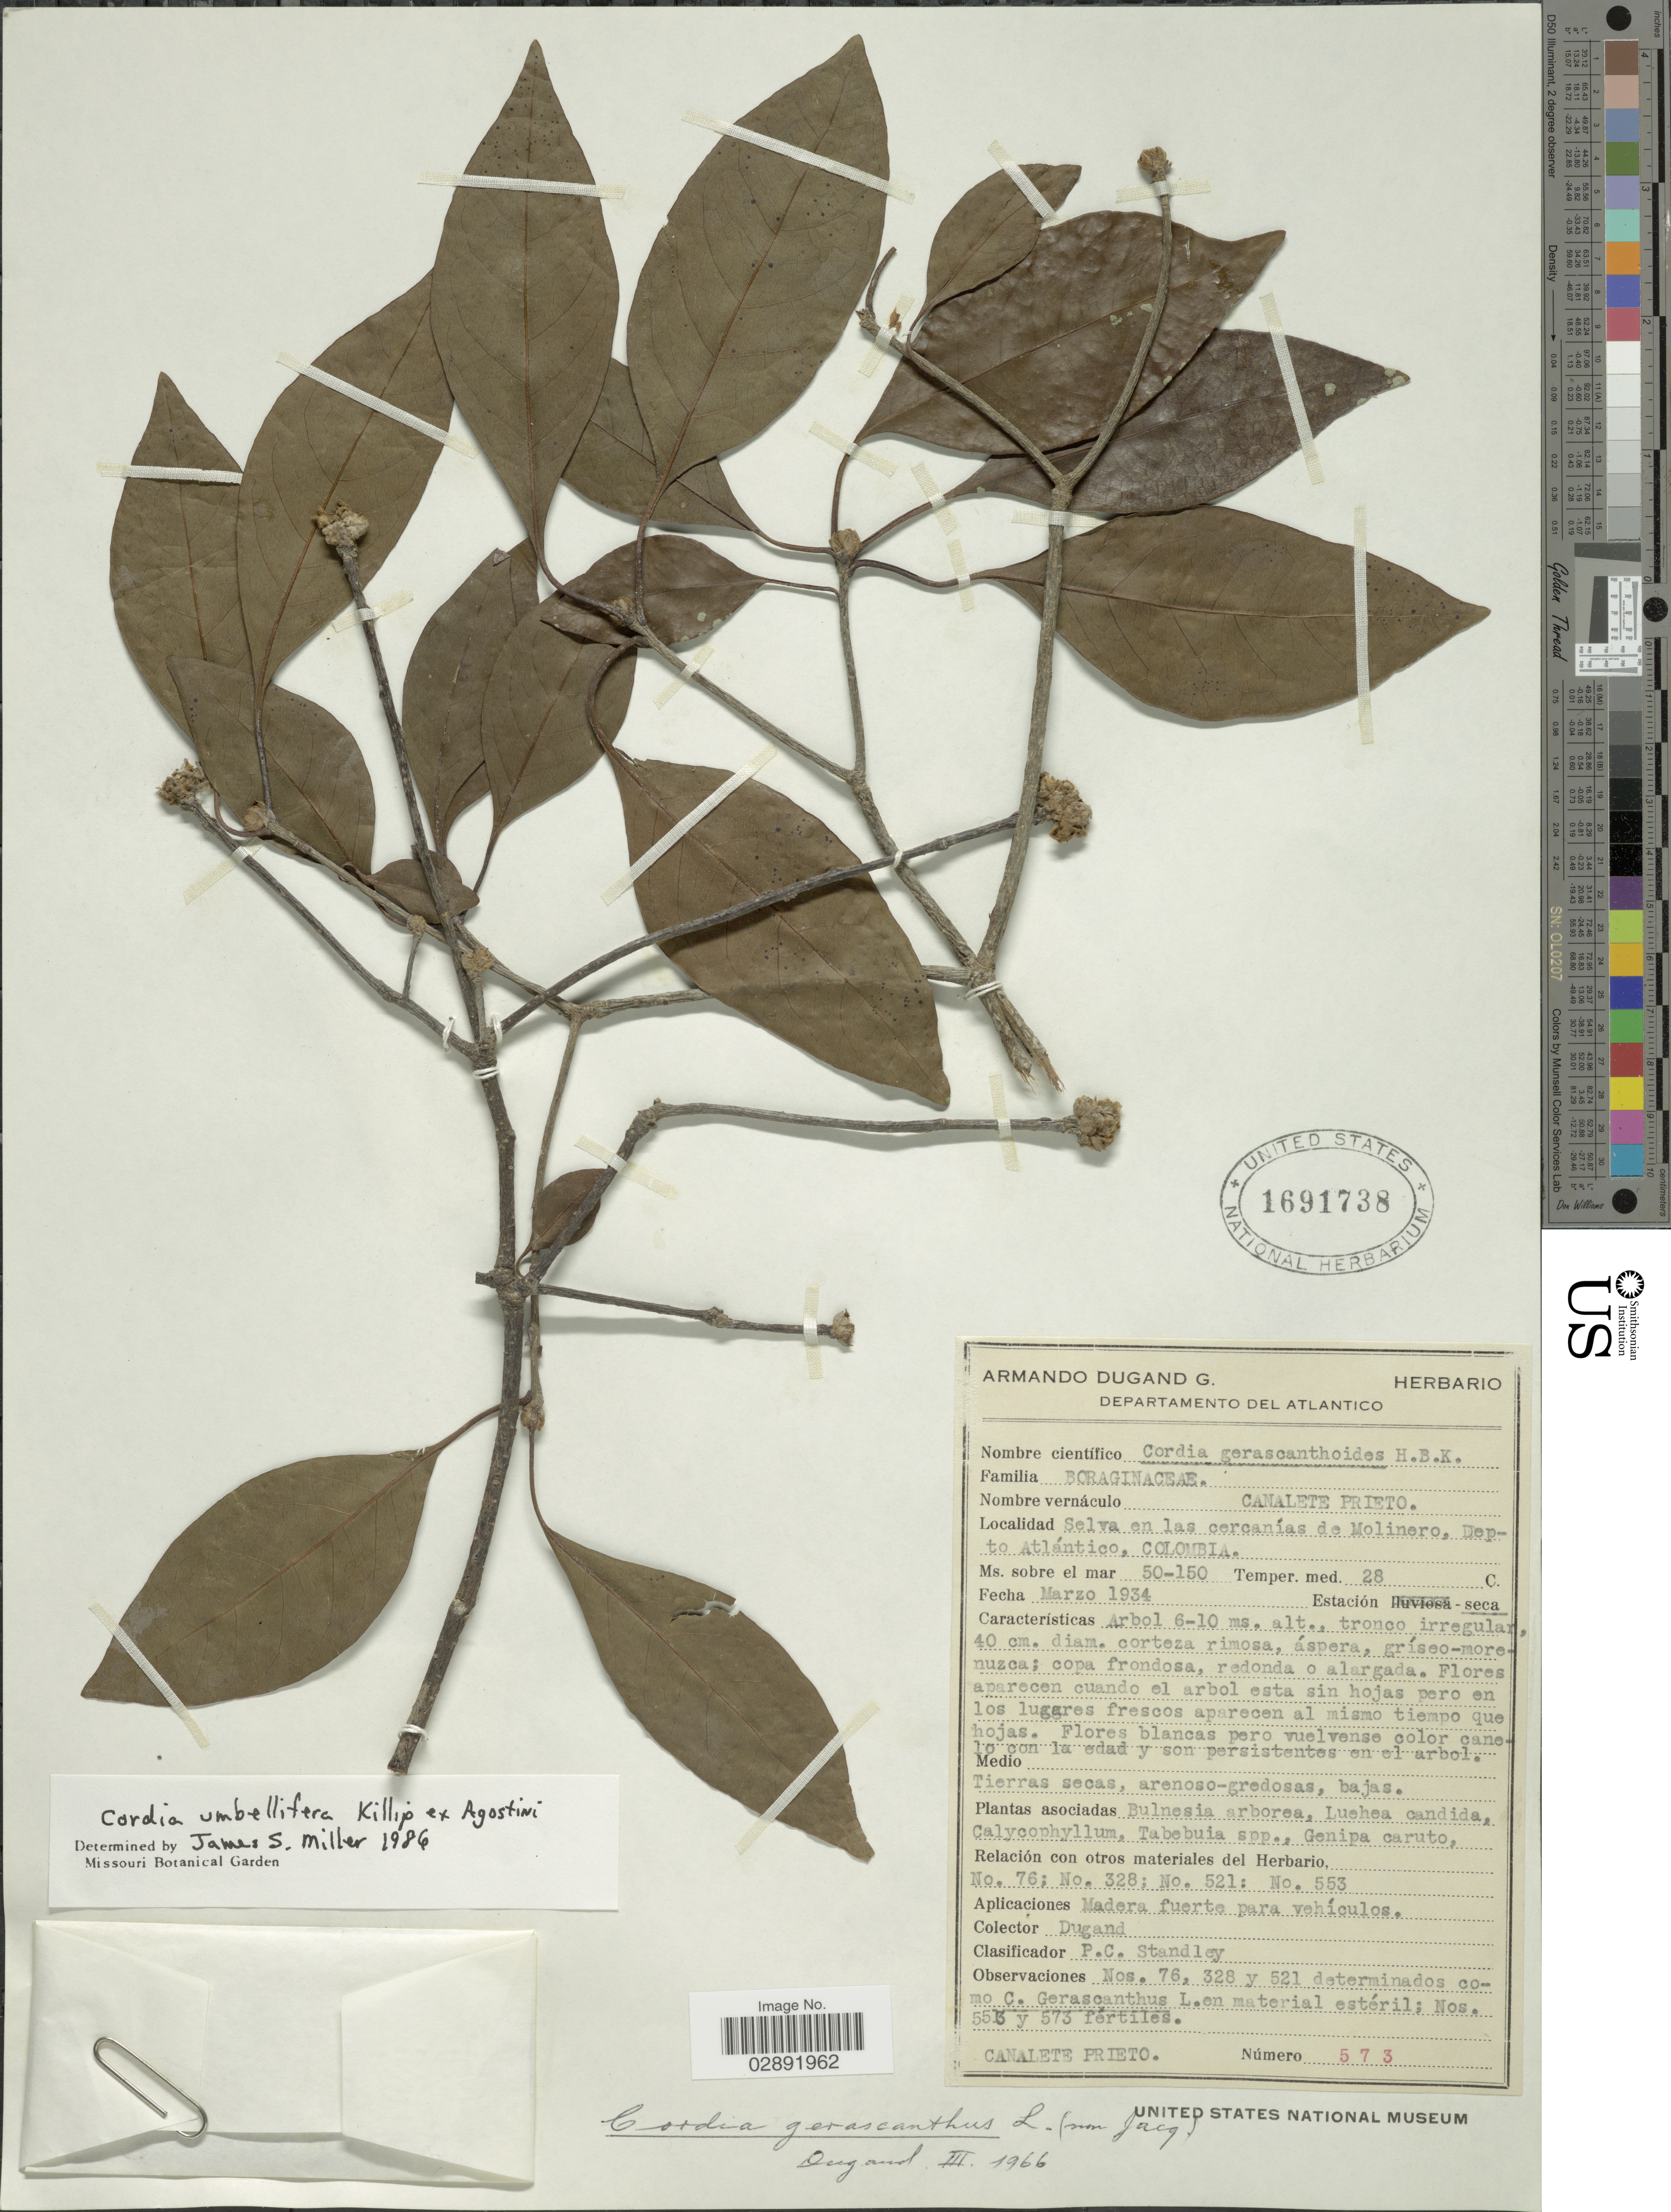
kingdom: Plantae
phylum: Tracheophyta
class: Magnoliopsida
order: Boraginales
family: Cordiaceae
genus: Cordia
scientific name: Cordia umbellifera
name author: Killip & G. Agostini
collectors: Dugand, --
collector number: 573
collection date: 1934-03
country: Colombia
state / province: Atlántico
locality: Selva en las cercanías de Molinero, Depto Atlántico.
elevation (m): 50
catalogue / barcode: US 1691738